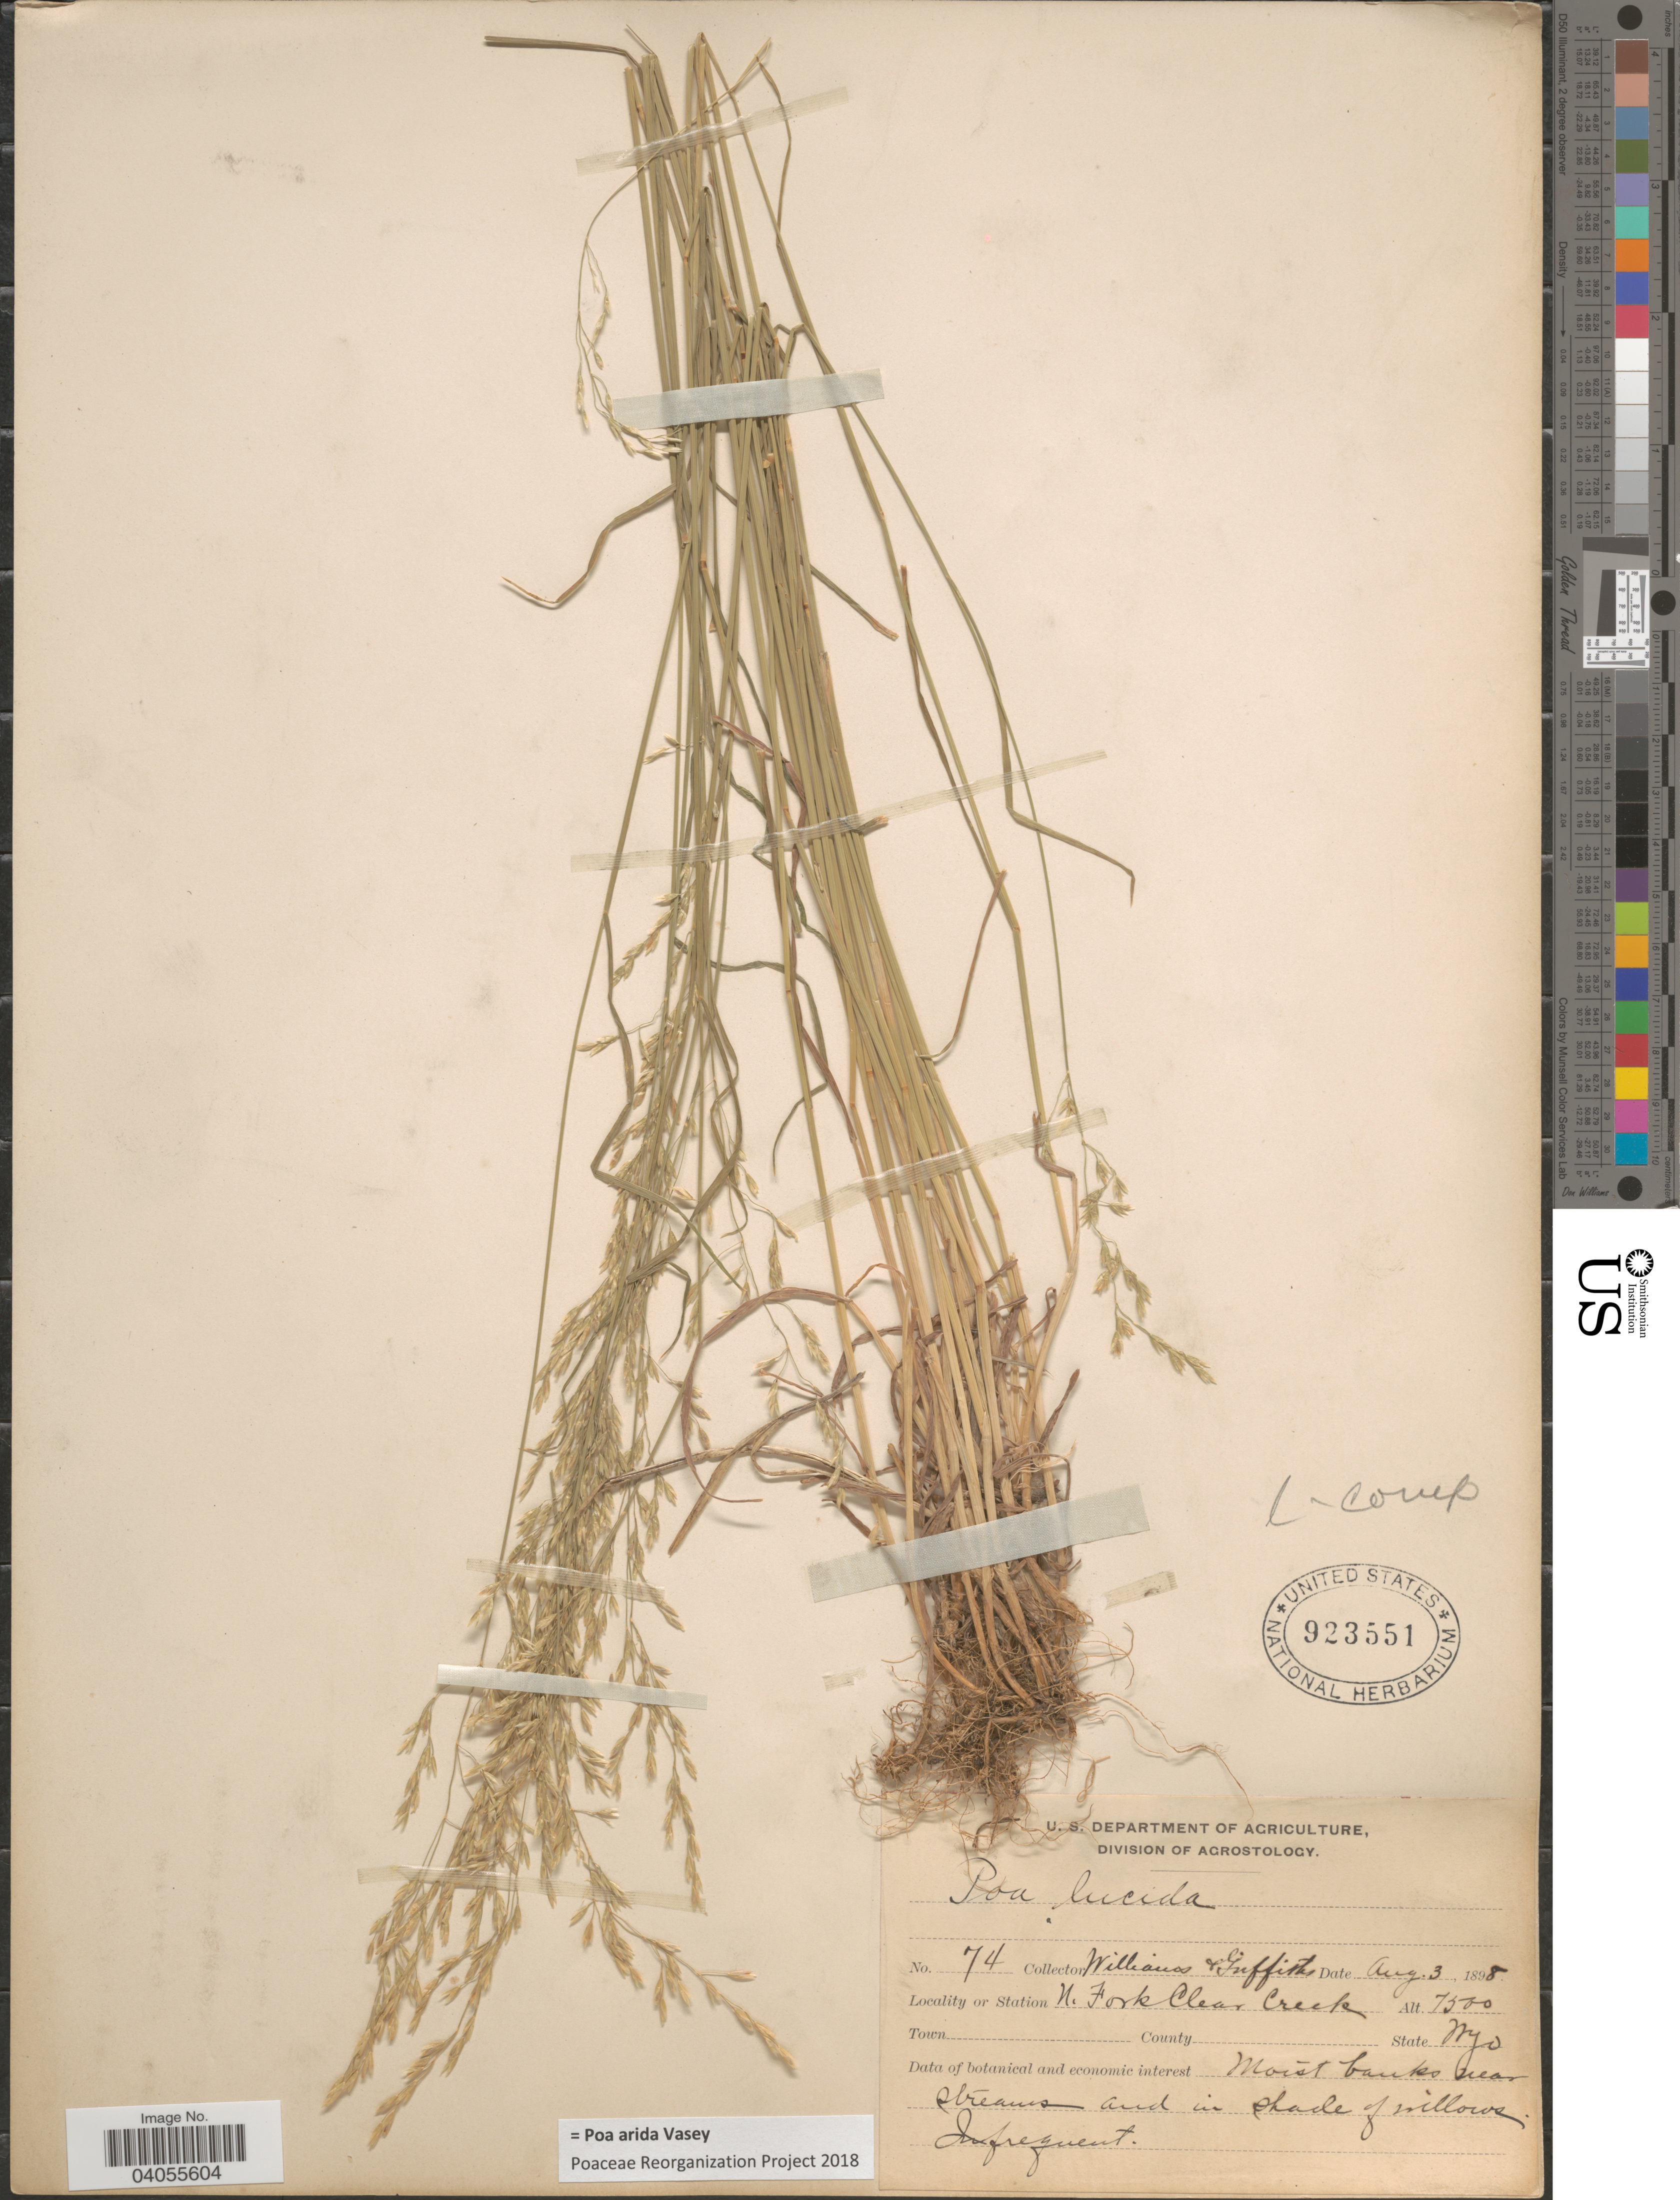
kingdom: Plantae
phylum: Tracheophyta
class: Liliopsida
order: Poales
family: Poaceae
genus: Poa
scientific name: Poa arida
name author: Vasey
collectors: -- Williams & -- Griffiths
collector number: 74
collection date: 1898-08-03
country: United States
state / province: Wyoming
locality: Station N. Fork Clear Creek.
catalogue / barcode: US 923551